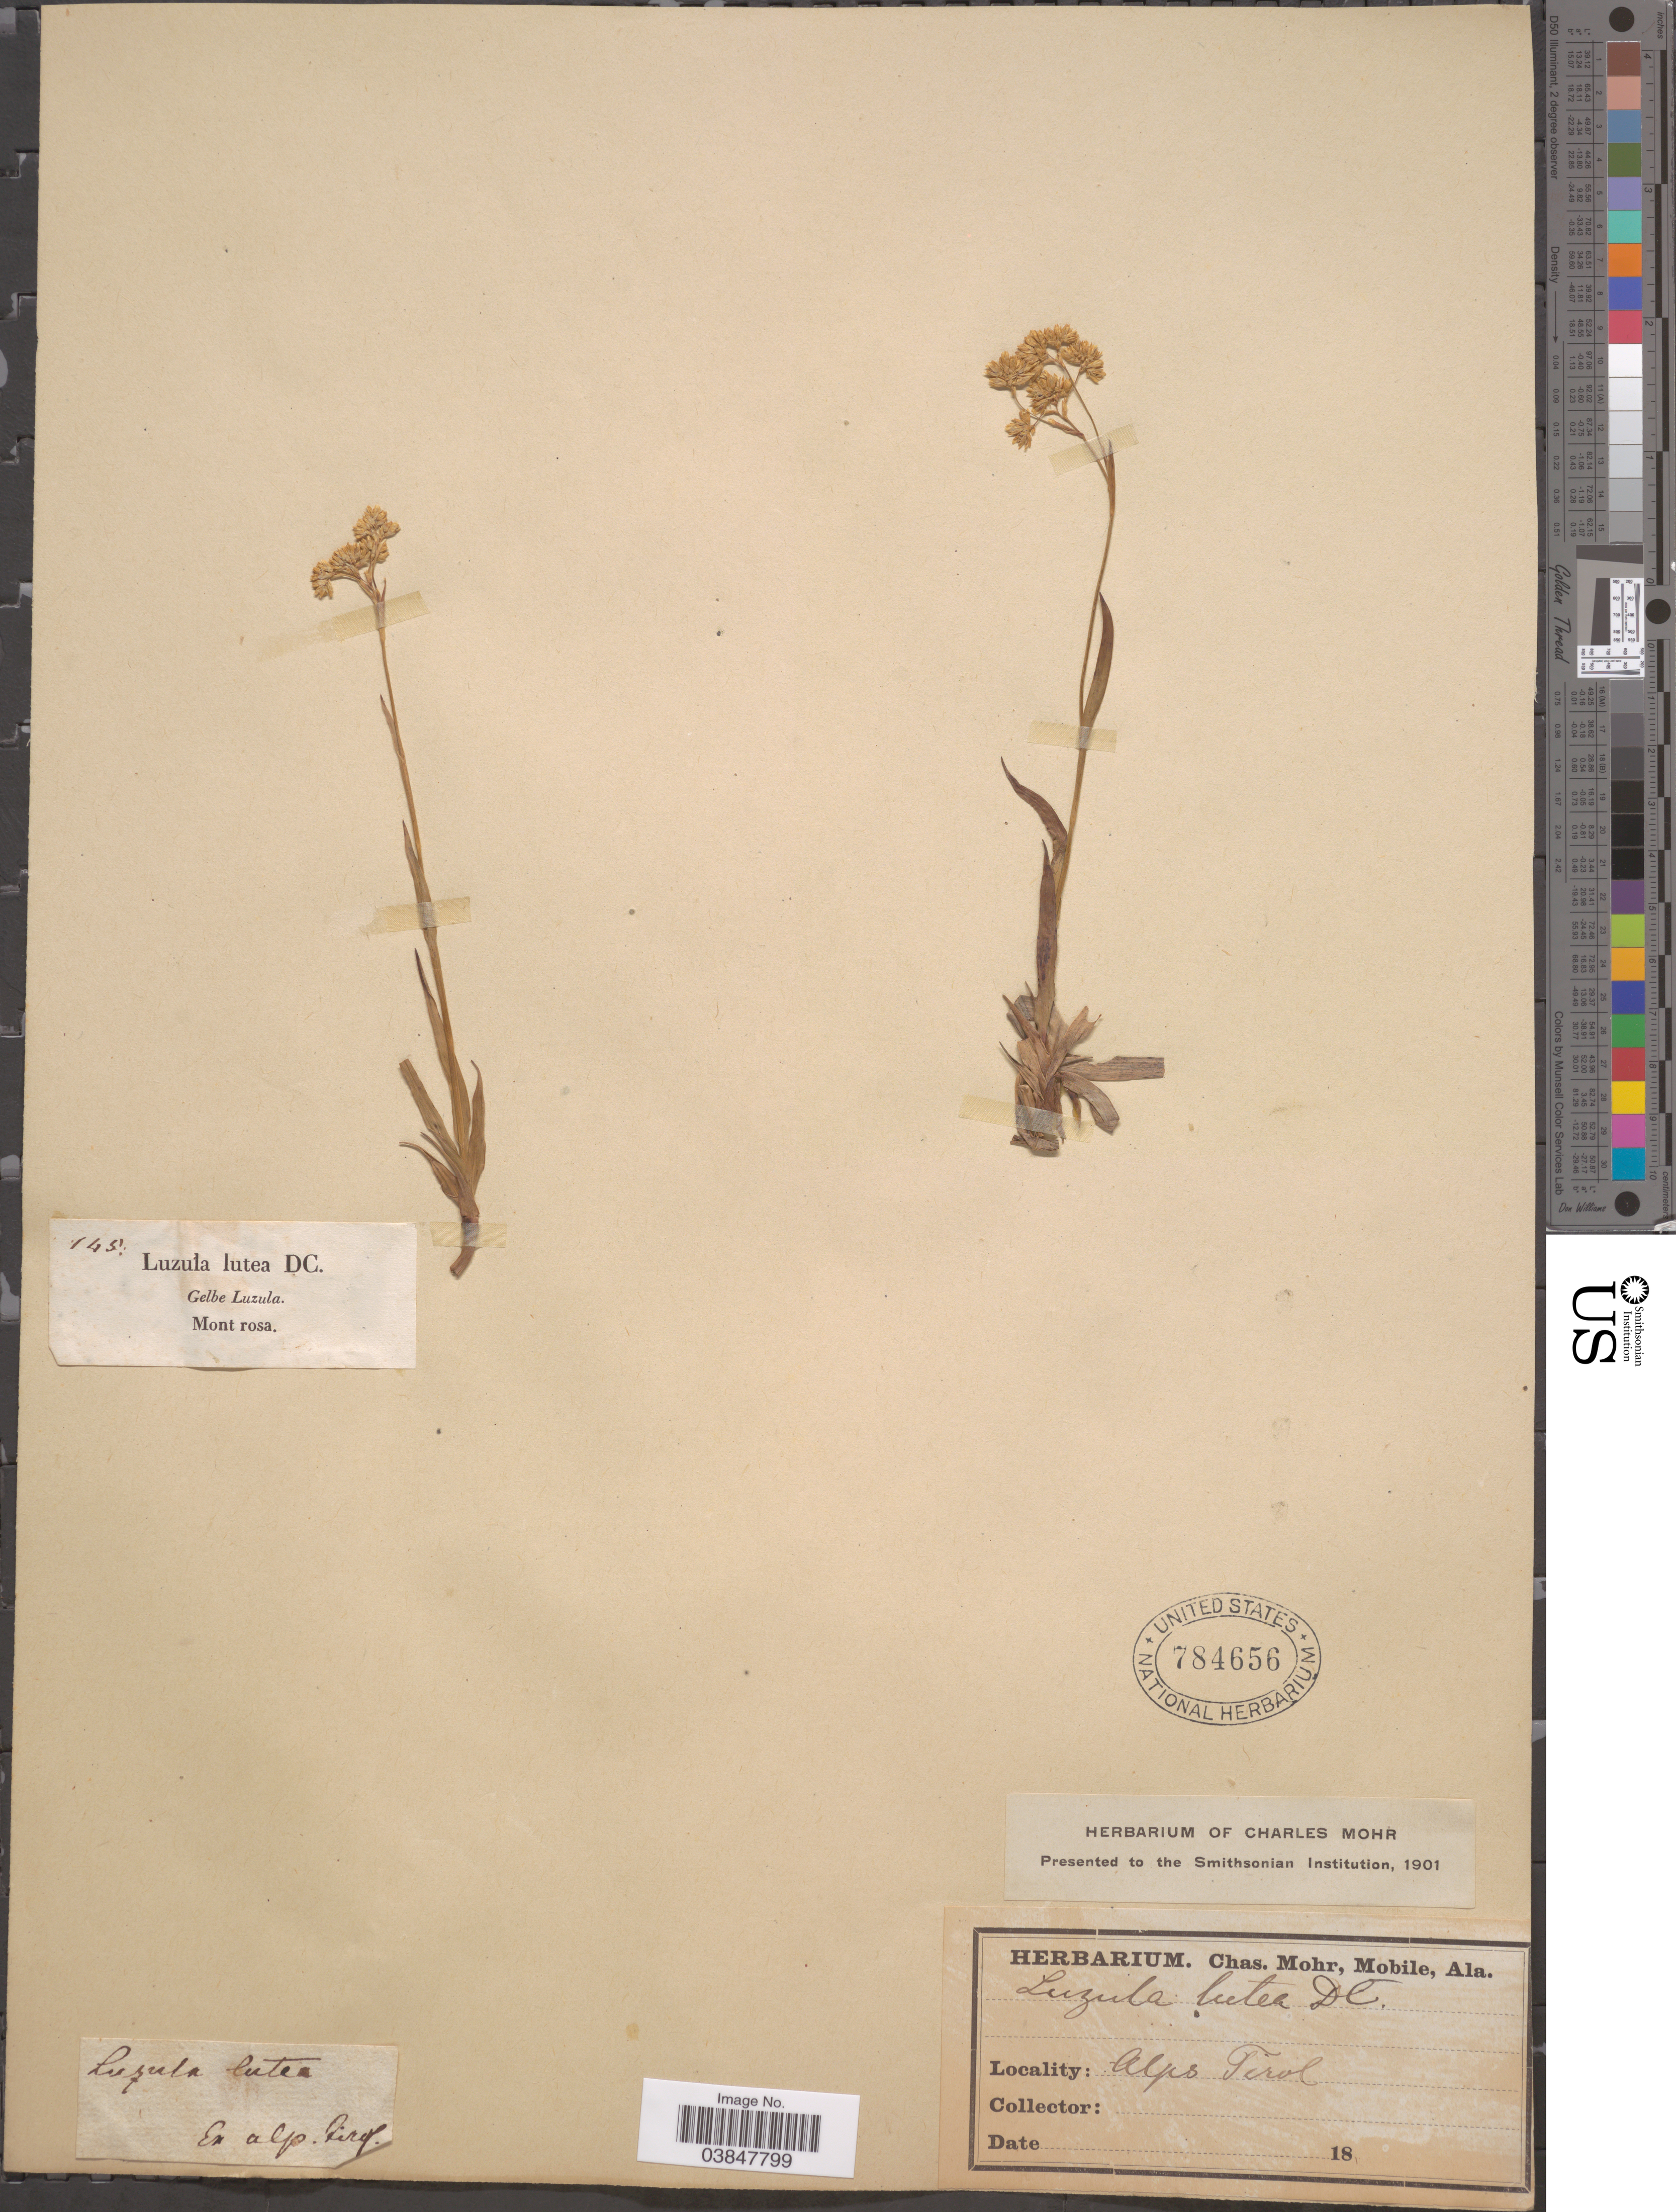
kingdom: Plantae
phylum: Tracheophyta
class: Liliopsida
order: Poales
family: Juncaceae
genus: Luzula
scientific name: Luzula lutea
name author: (All.) DC.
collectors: ex herb. Charles Mohr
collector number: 145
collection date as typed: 18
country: Austria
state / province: Tirol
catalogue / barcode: US 784656